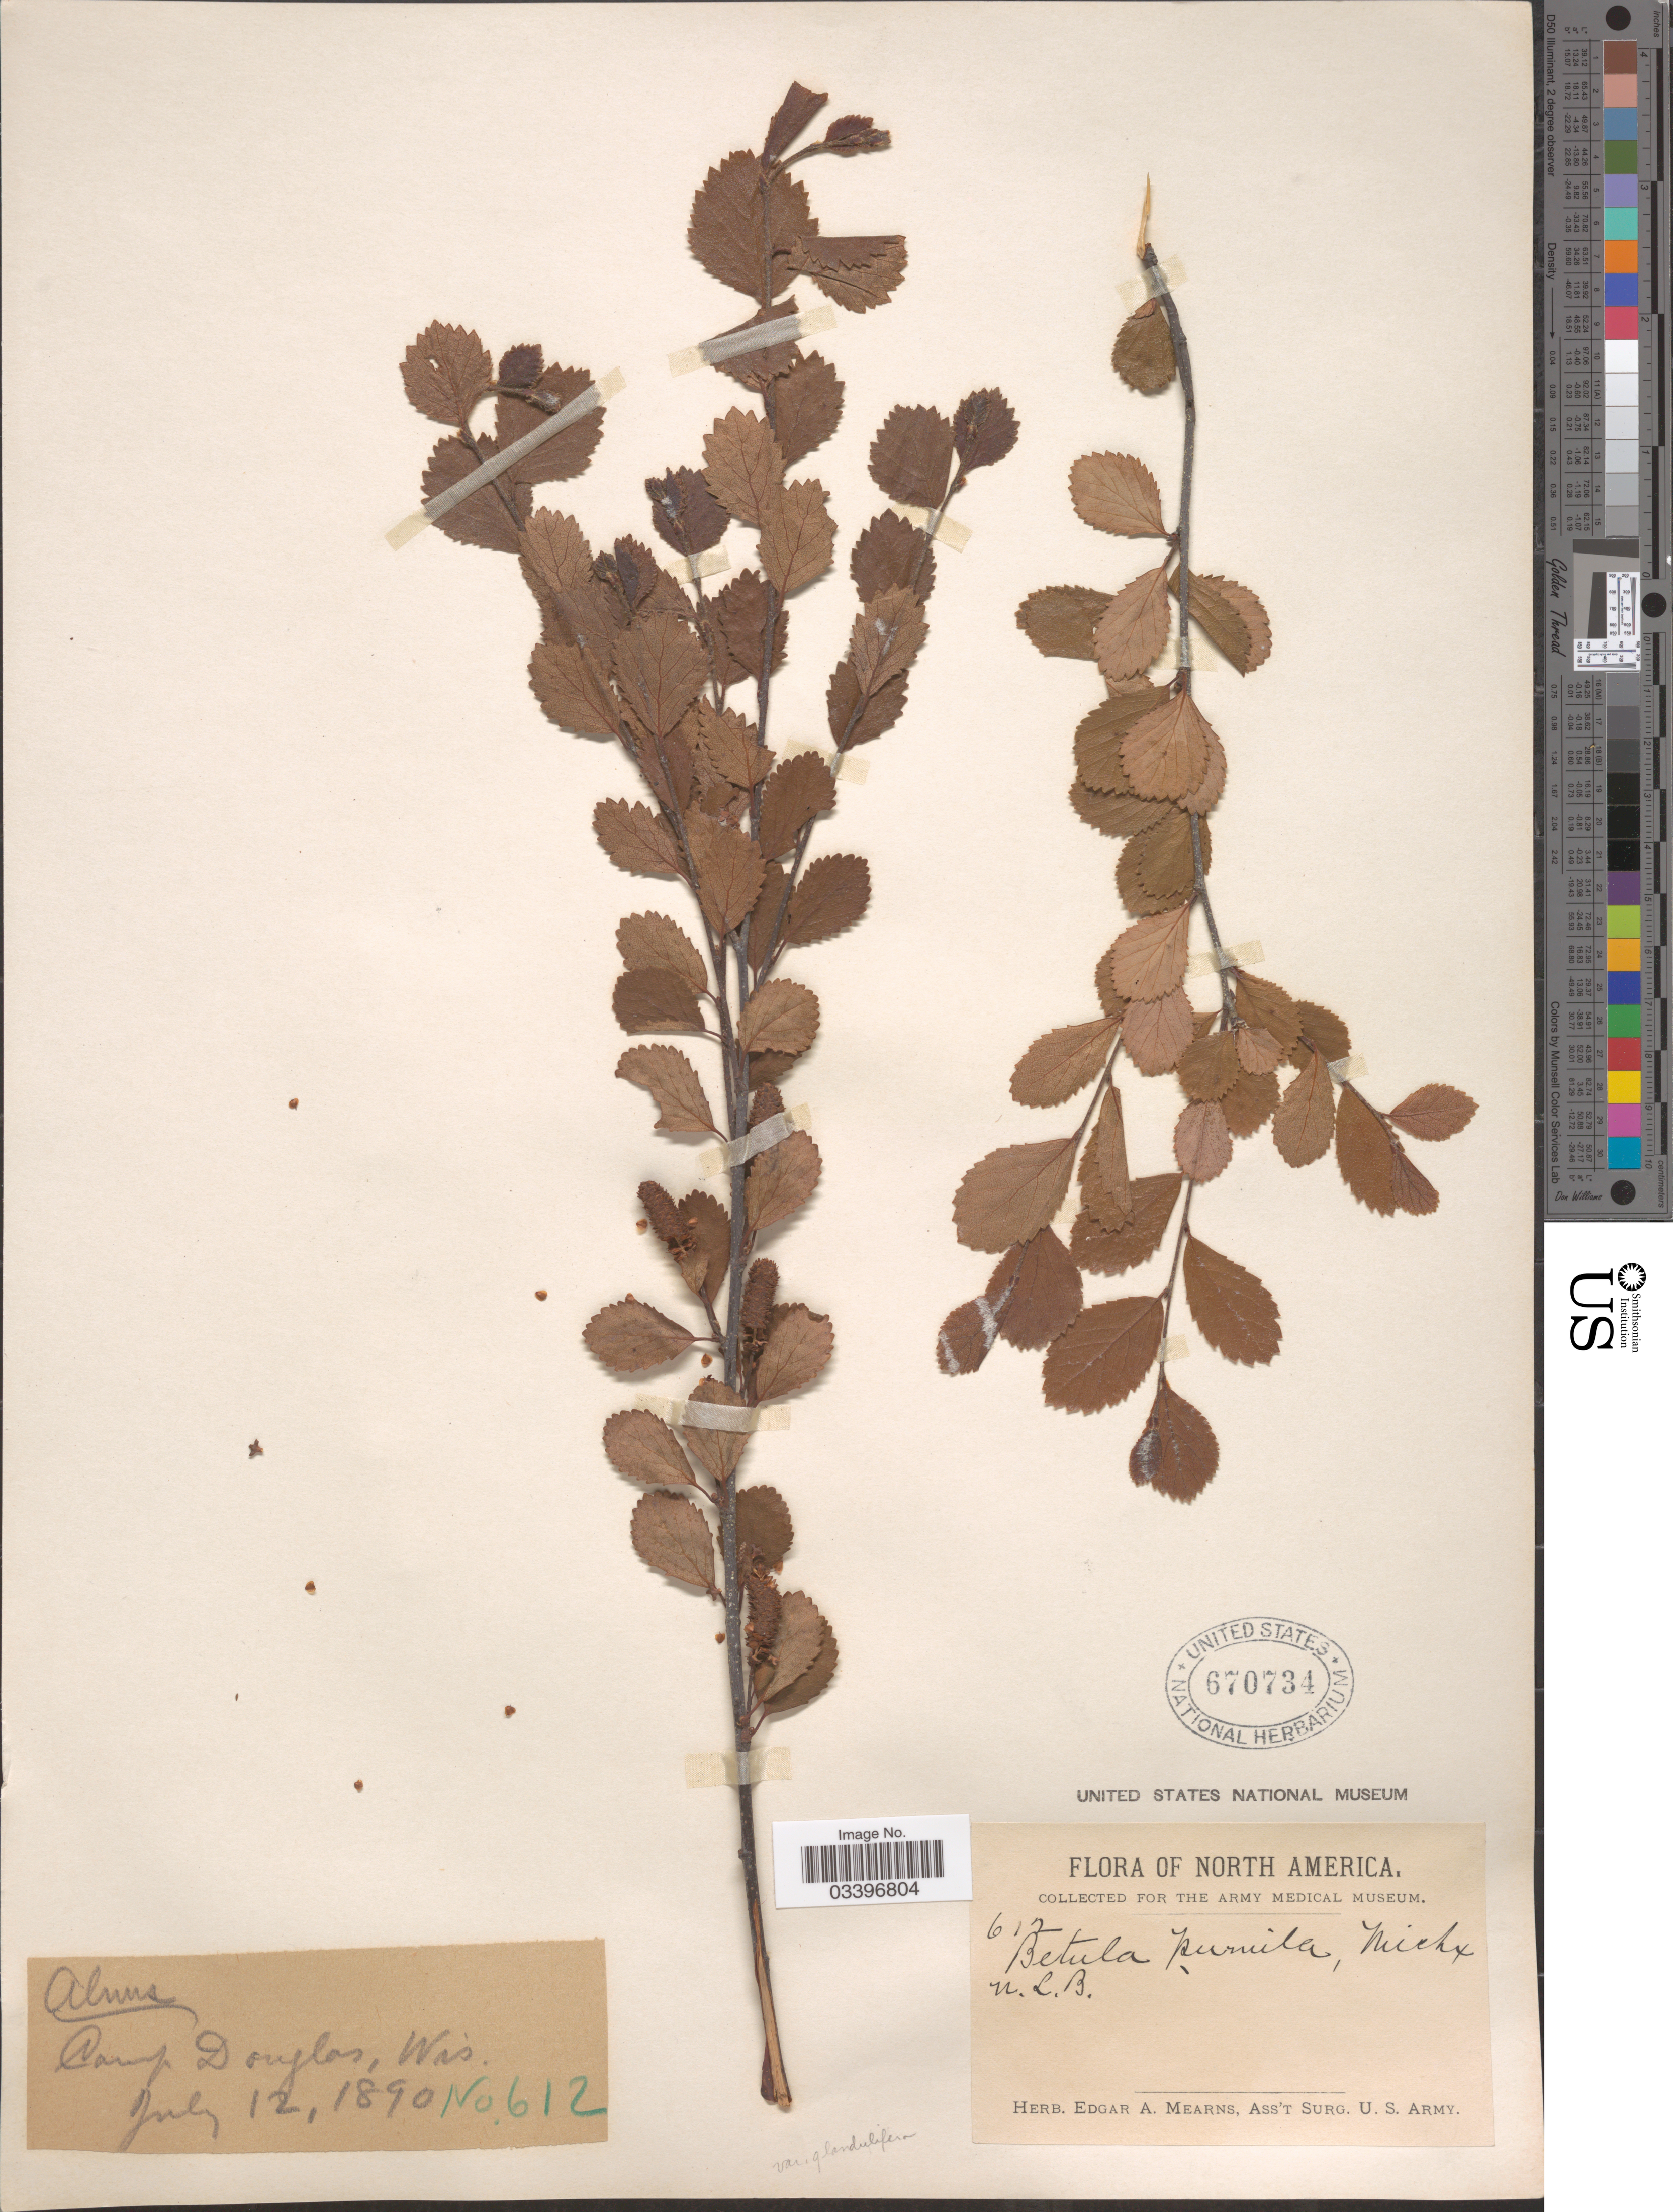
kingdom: Plantae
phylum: Tracheophyta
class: Magnoliopsida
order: Fagales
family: Betulaceae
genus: Betula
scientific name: Betula pumila var. glandulifera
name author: Regel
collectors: ex herb. Edgar A. Mearns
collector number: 612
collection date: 1890-07-12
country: United States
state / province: Wisconsin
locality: Camp Douglas.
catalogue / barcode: US 670734